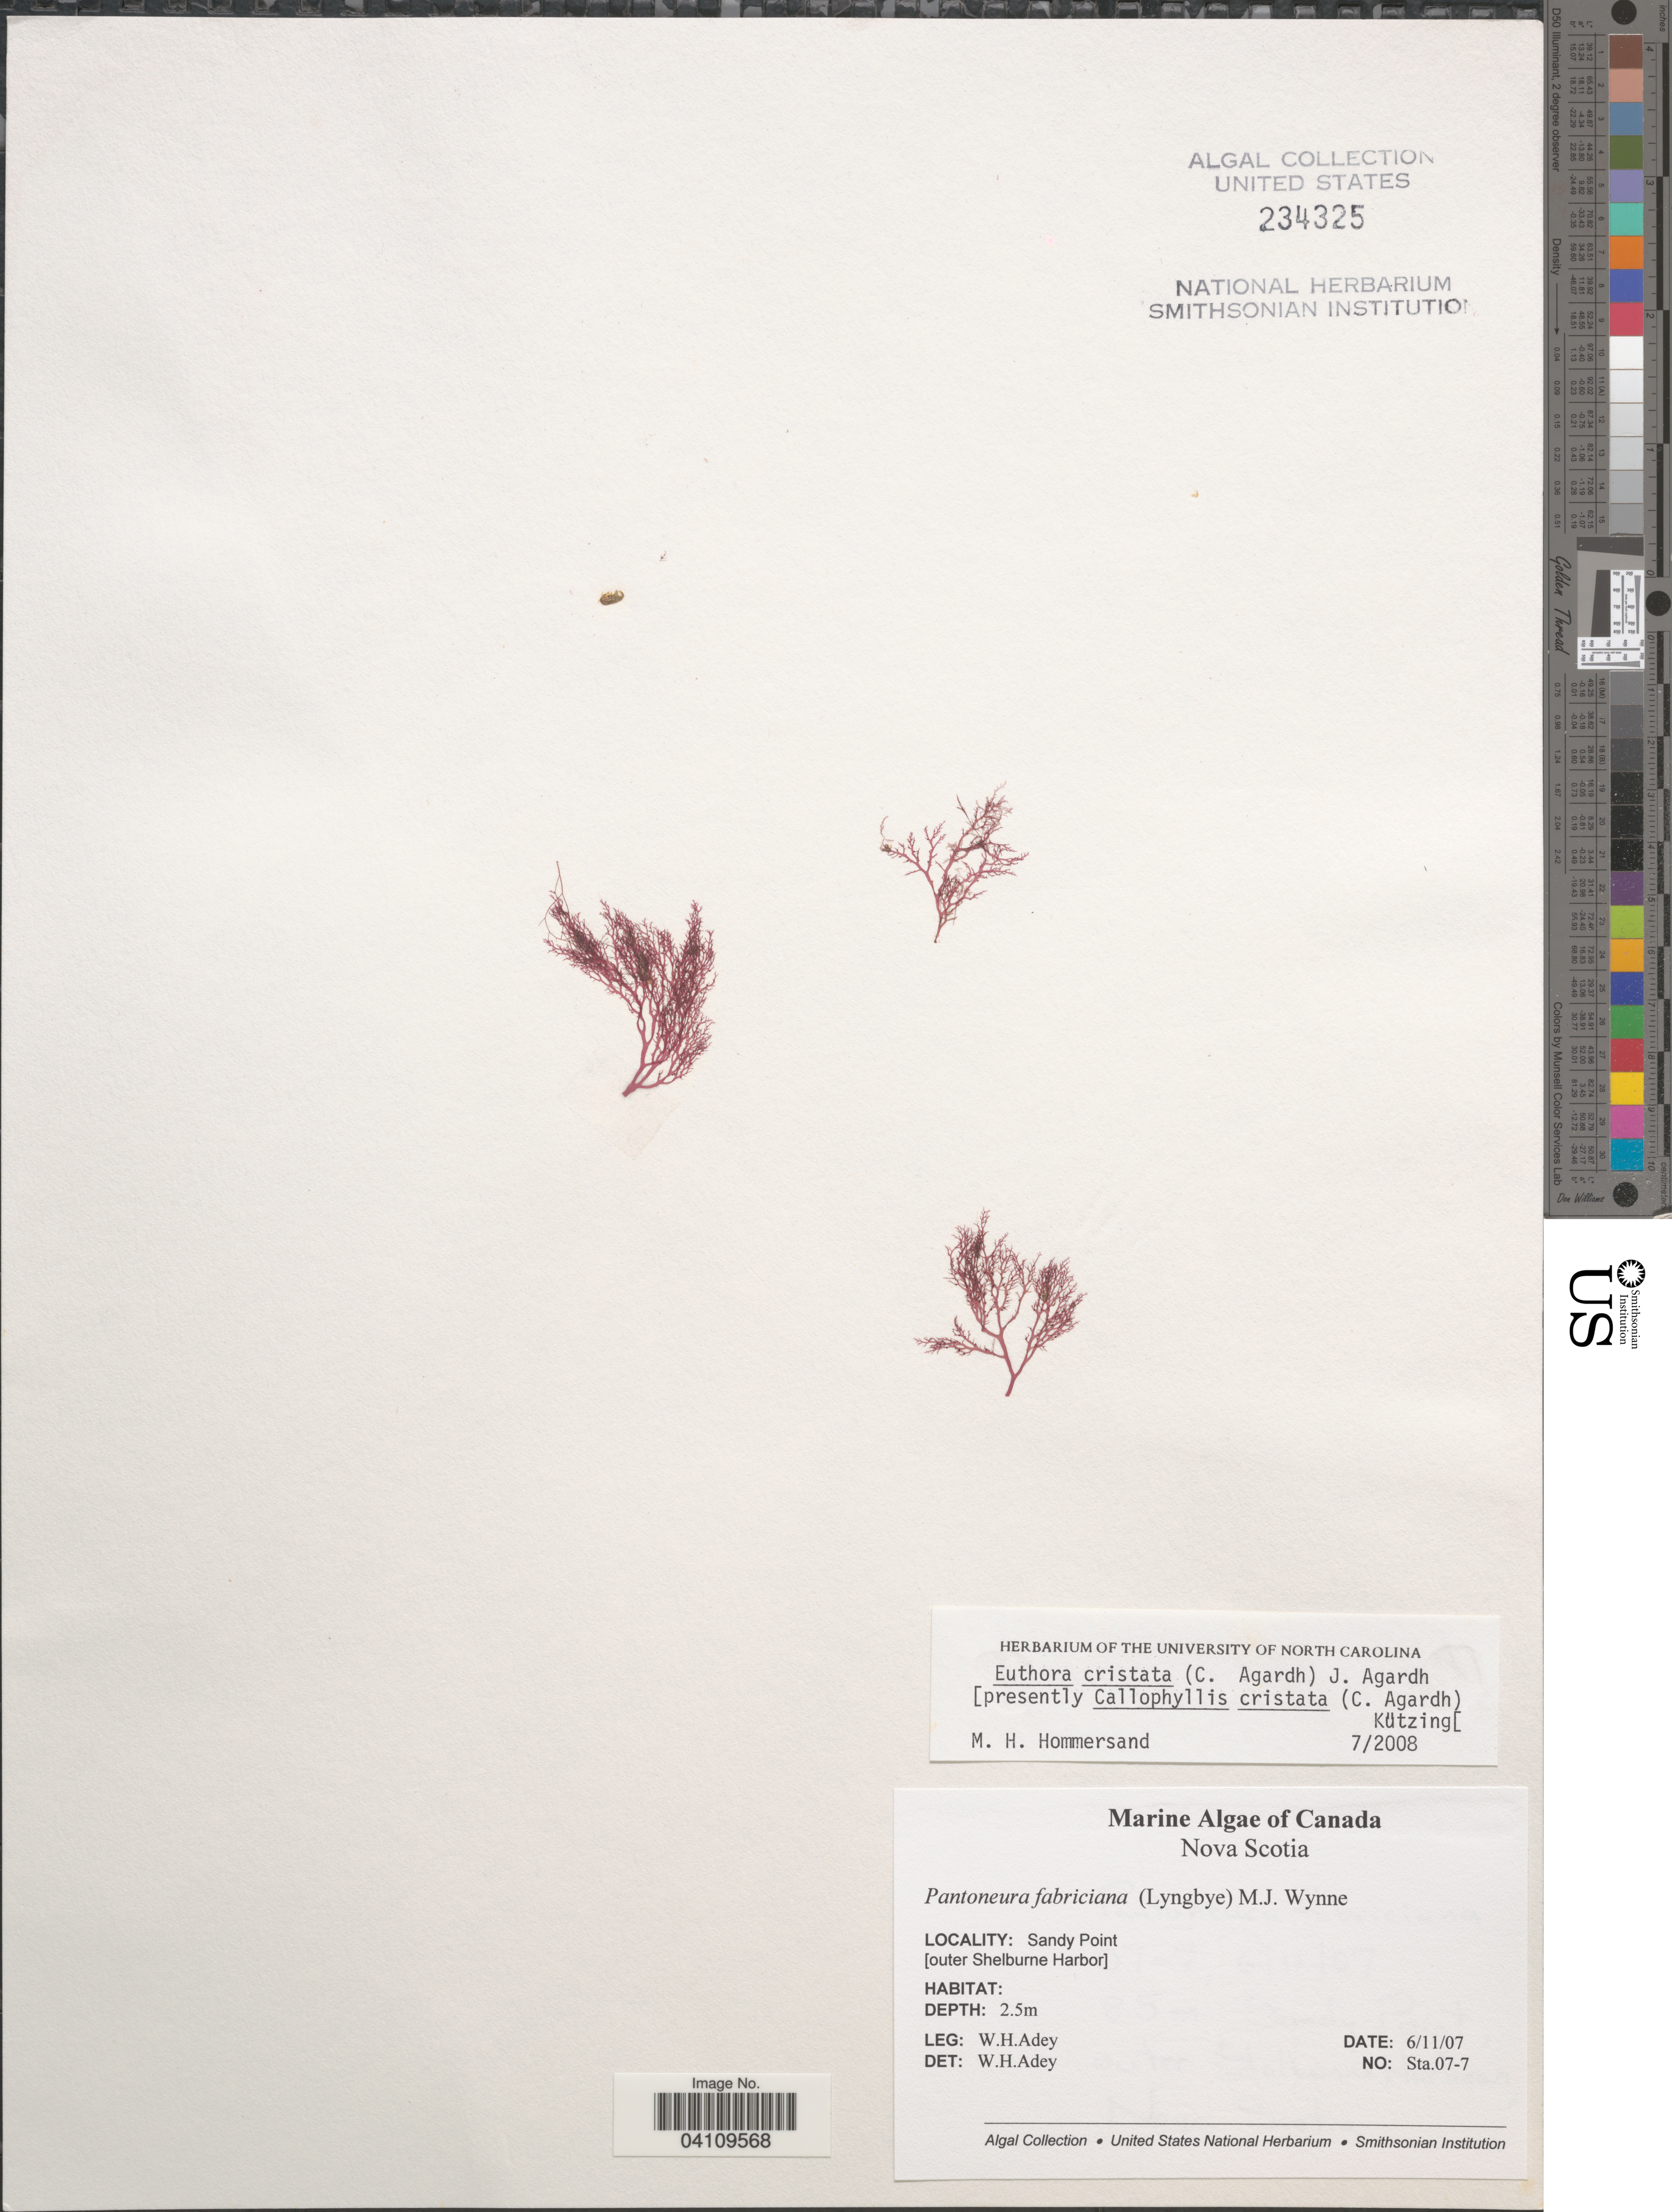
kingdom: Plantae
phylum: Rhodophyta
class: Florideophyceae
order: Gigartinales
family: Kallymeniaceae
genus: Euthora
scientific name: Euthora cristata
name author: (C. Agardh) J. Agardh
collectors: W. H. Adey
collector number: Sta. 07-7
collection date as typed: Transcribed d/m/y: 6/11/7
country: Canada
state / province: Nova Scotia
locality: Sandy Point [outer Shelburne Harbor].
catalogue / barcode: US 234325